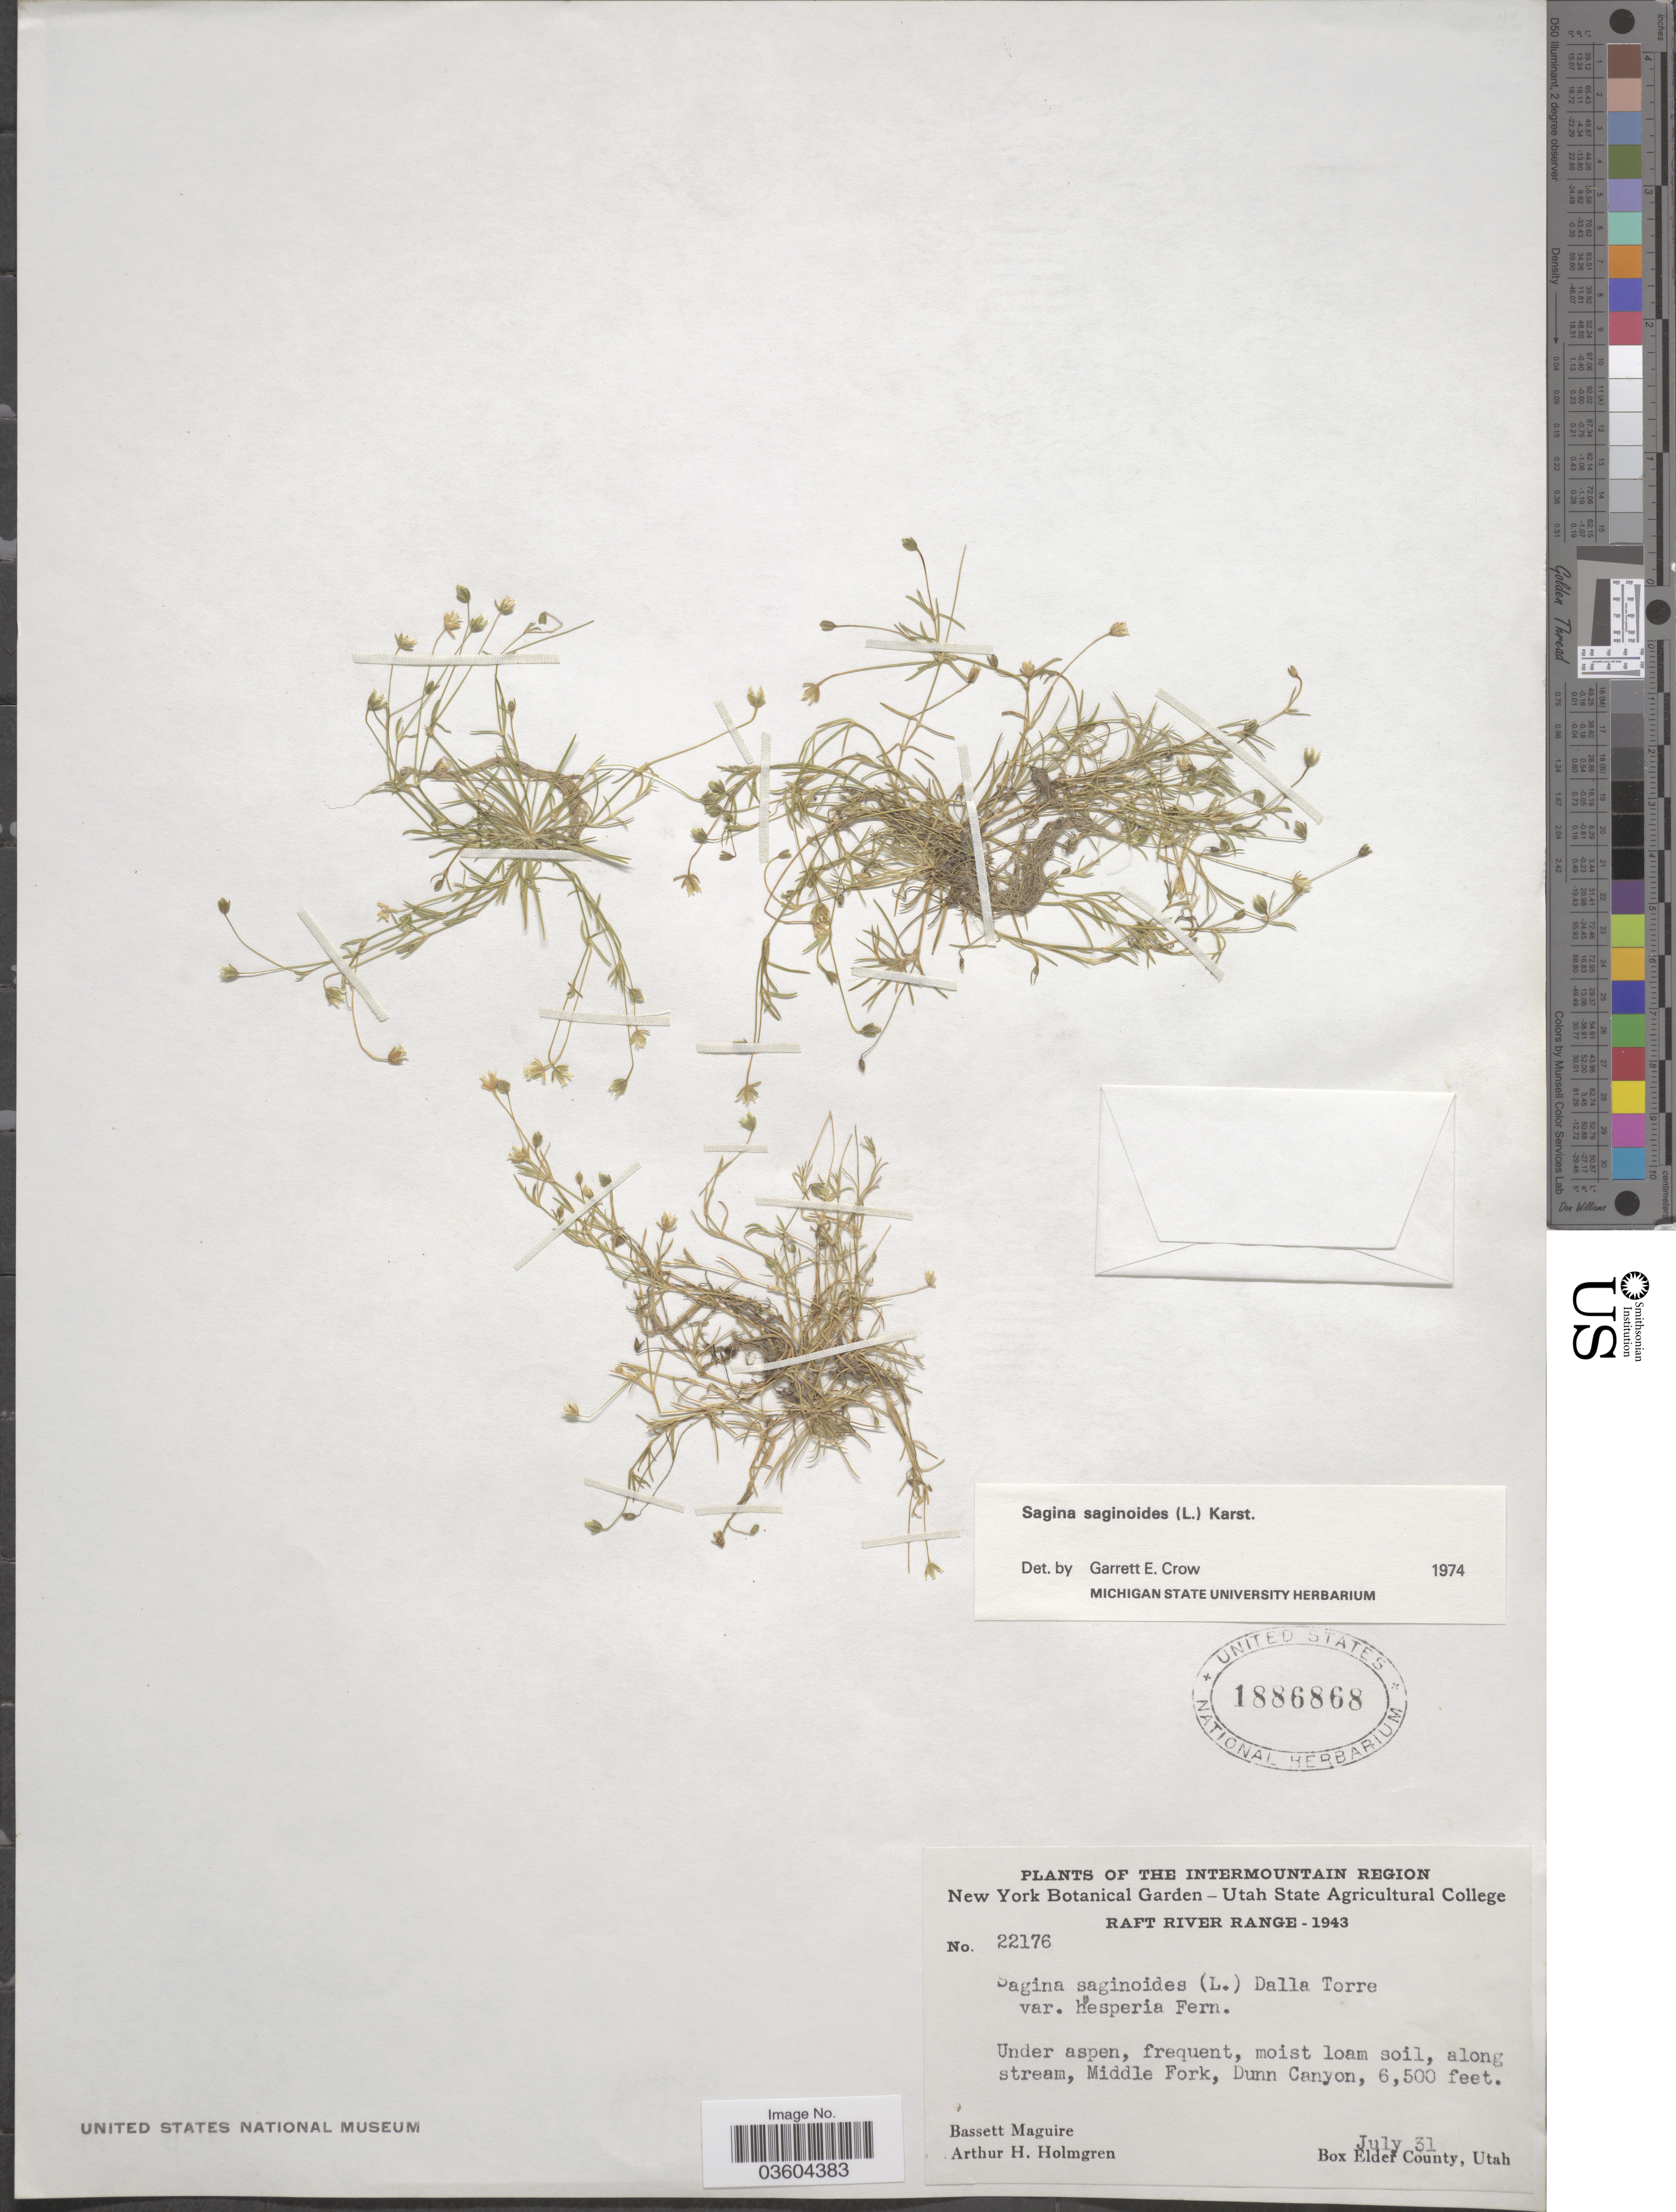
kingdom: Plantae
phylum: Tracheophyta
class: Magnoliopsida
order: Caryophyllales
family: Caryophyllaceae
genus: Sagina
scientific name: Sagina saginoides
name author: (L.) H. Karst.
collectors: B. Maguire & A. H. Holmgren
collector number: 22176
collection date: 1943-07-31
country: United States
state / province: Utah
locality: The Intermountain Region. Raft River Range. Middle Fork, Dunn Canyon. Box Elder County.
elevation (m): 1981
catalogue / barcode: US 1886868